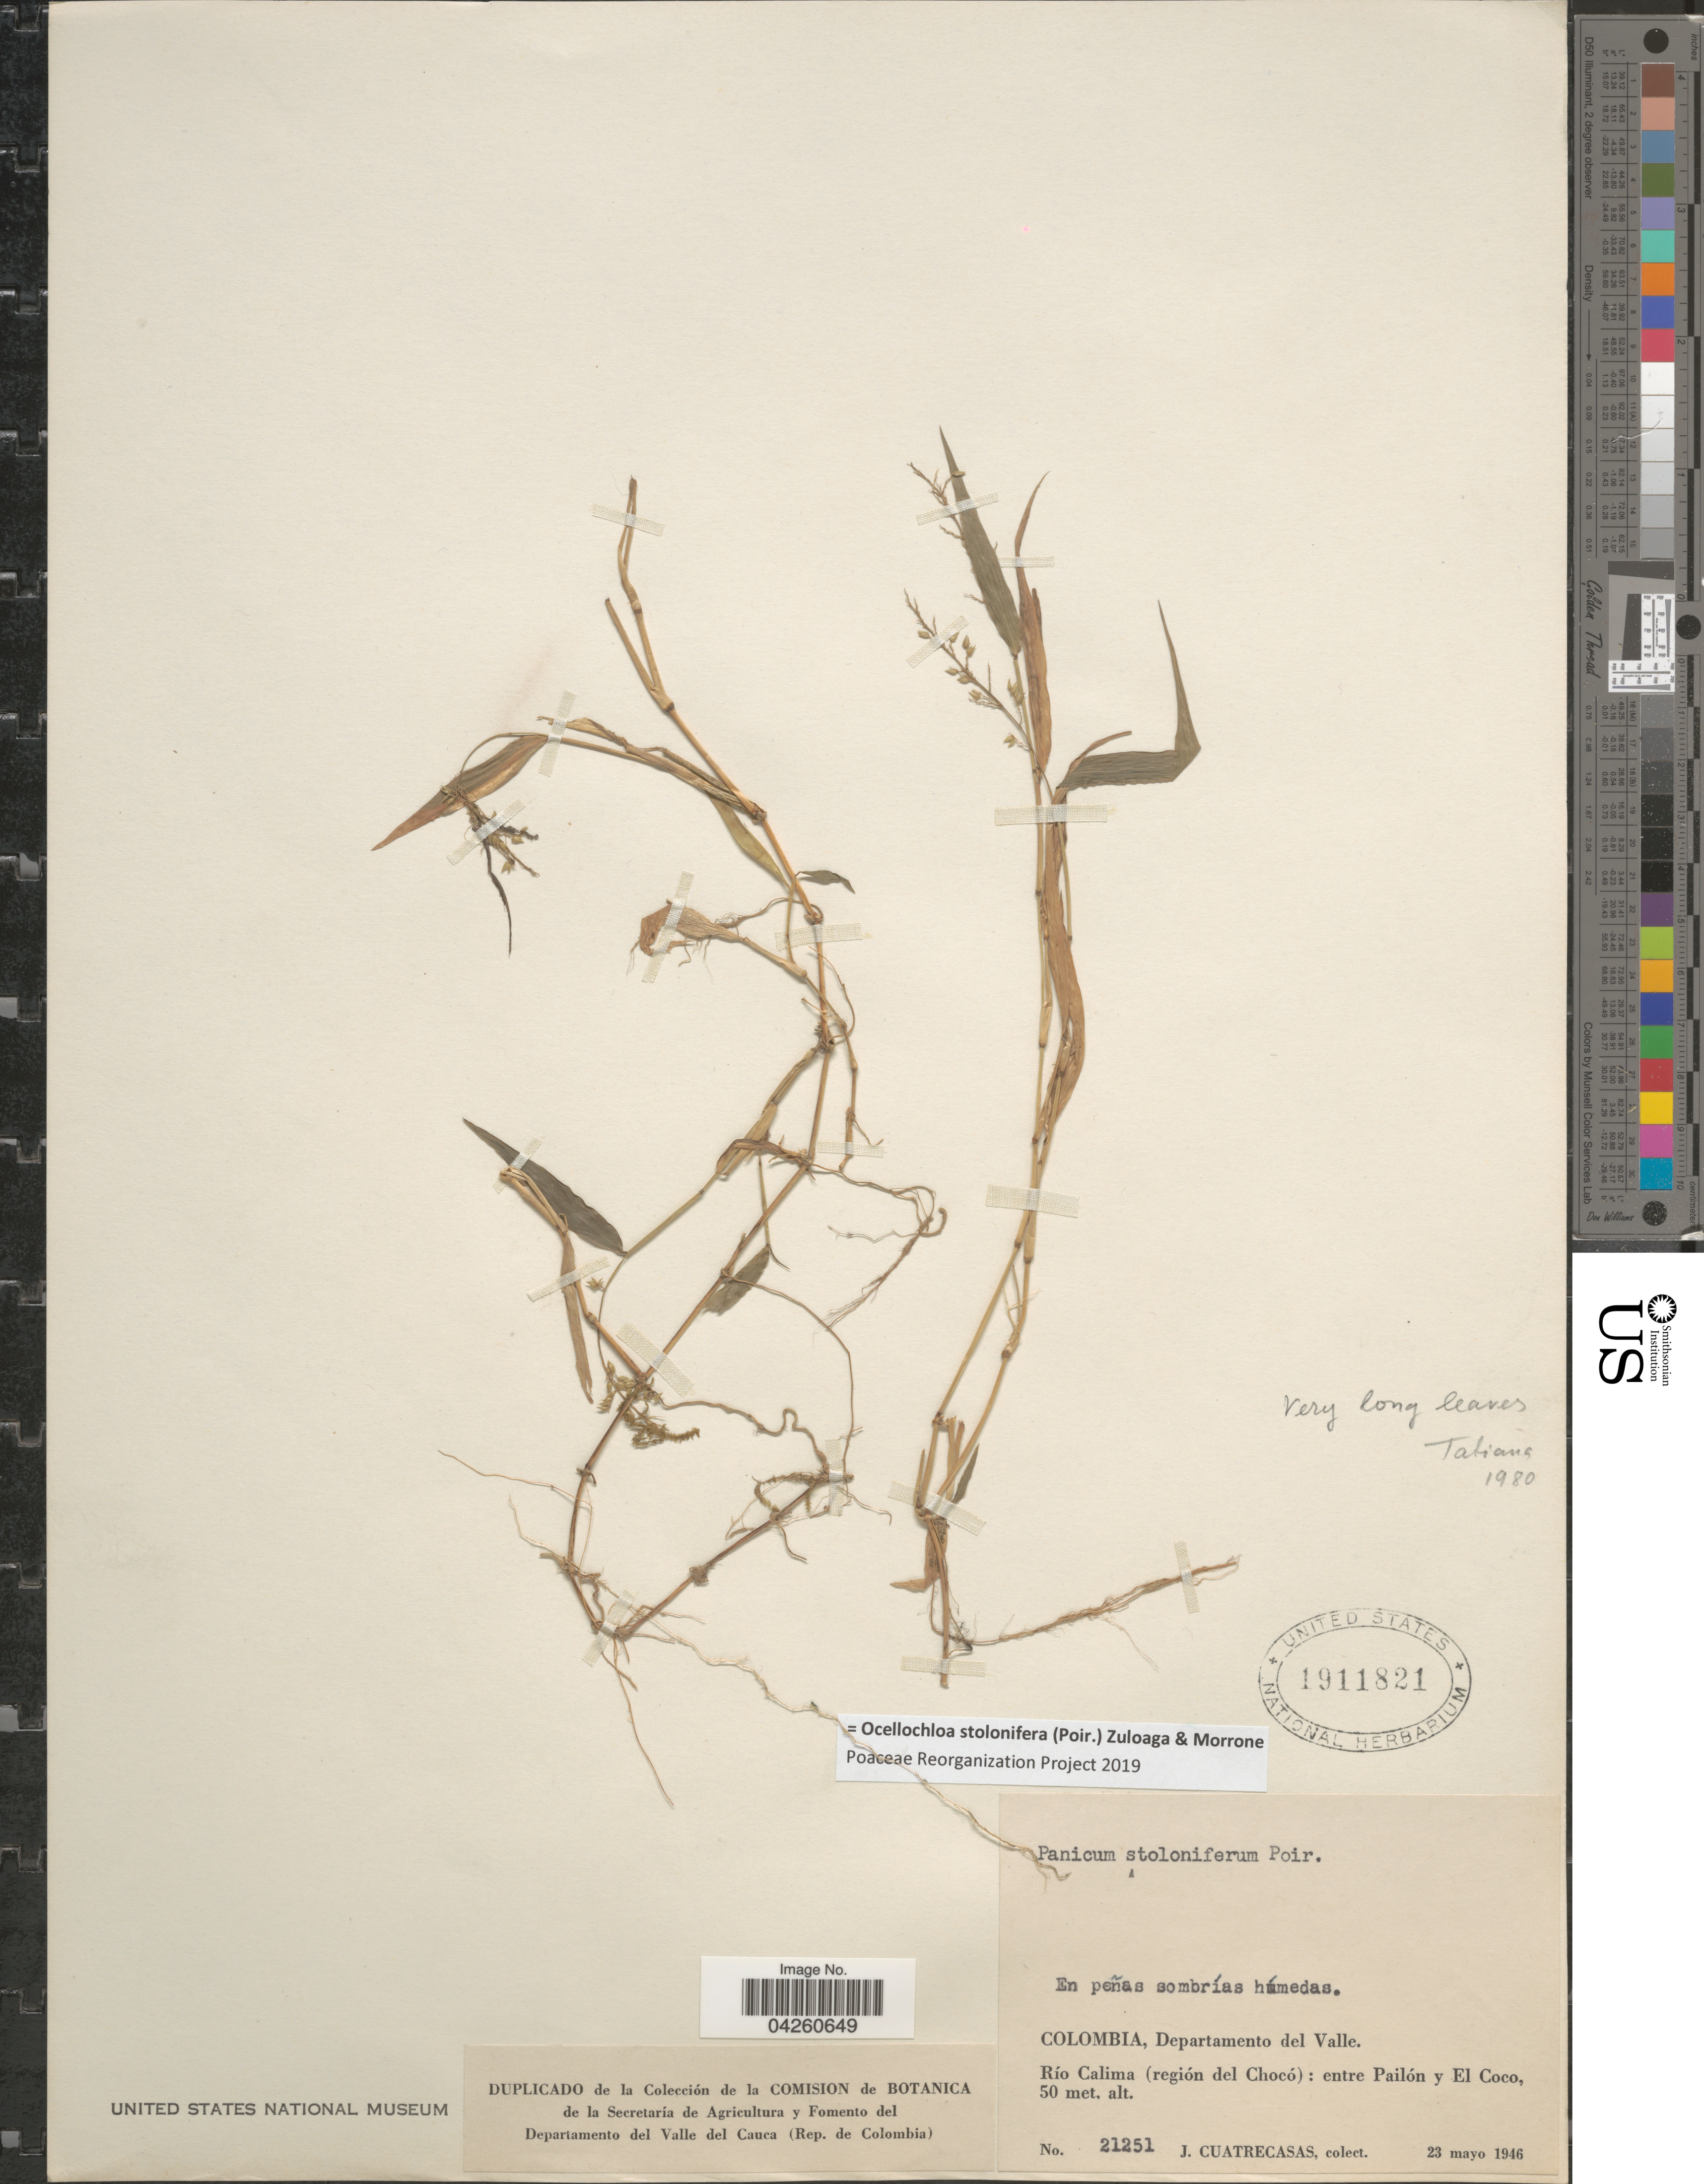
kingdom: Plantae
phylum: Tracheophyta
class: Liliopsida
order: Poales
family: Poaceae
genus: Ocellochloa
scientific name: Ocellochloa stolonifera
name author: (Poir.) Zuloaga & Morrone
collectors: J. Cuatrecasas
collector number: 21251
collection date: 1946-05-23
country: Colombia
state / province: Valle del Cauca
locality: Departamento del Valle. Río Calima (región del Chocó): entre Pailón y El Coco.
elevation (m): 50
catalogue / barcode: US 1911821